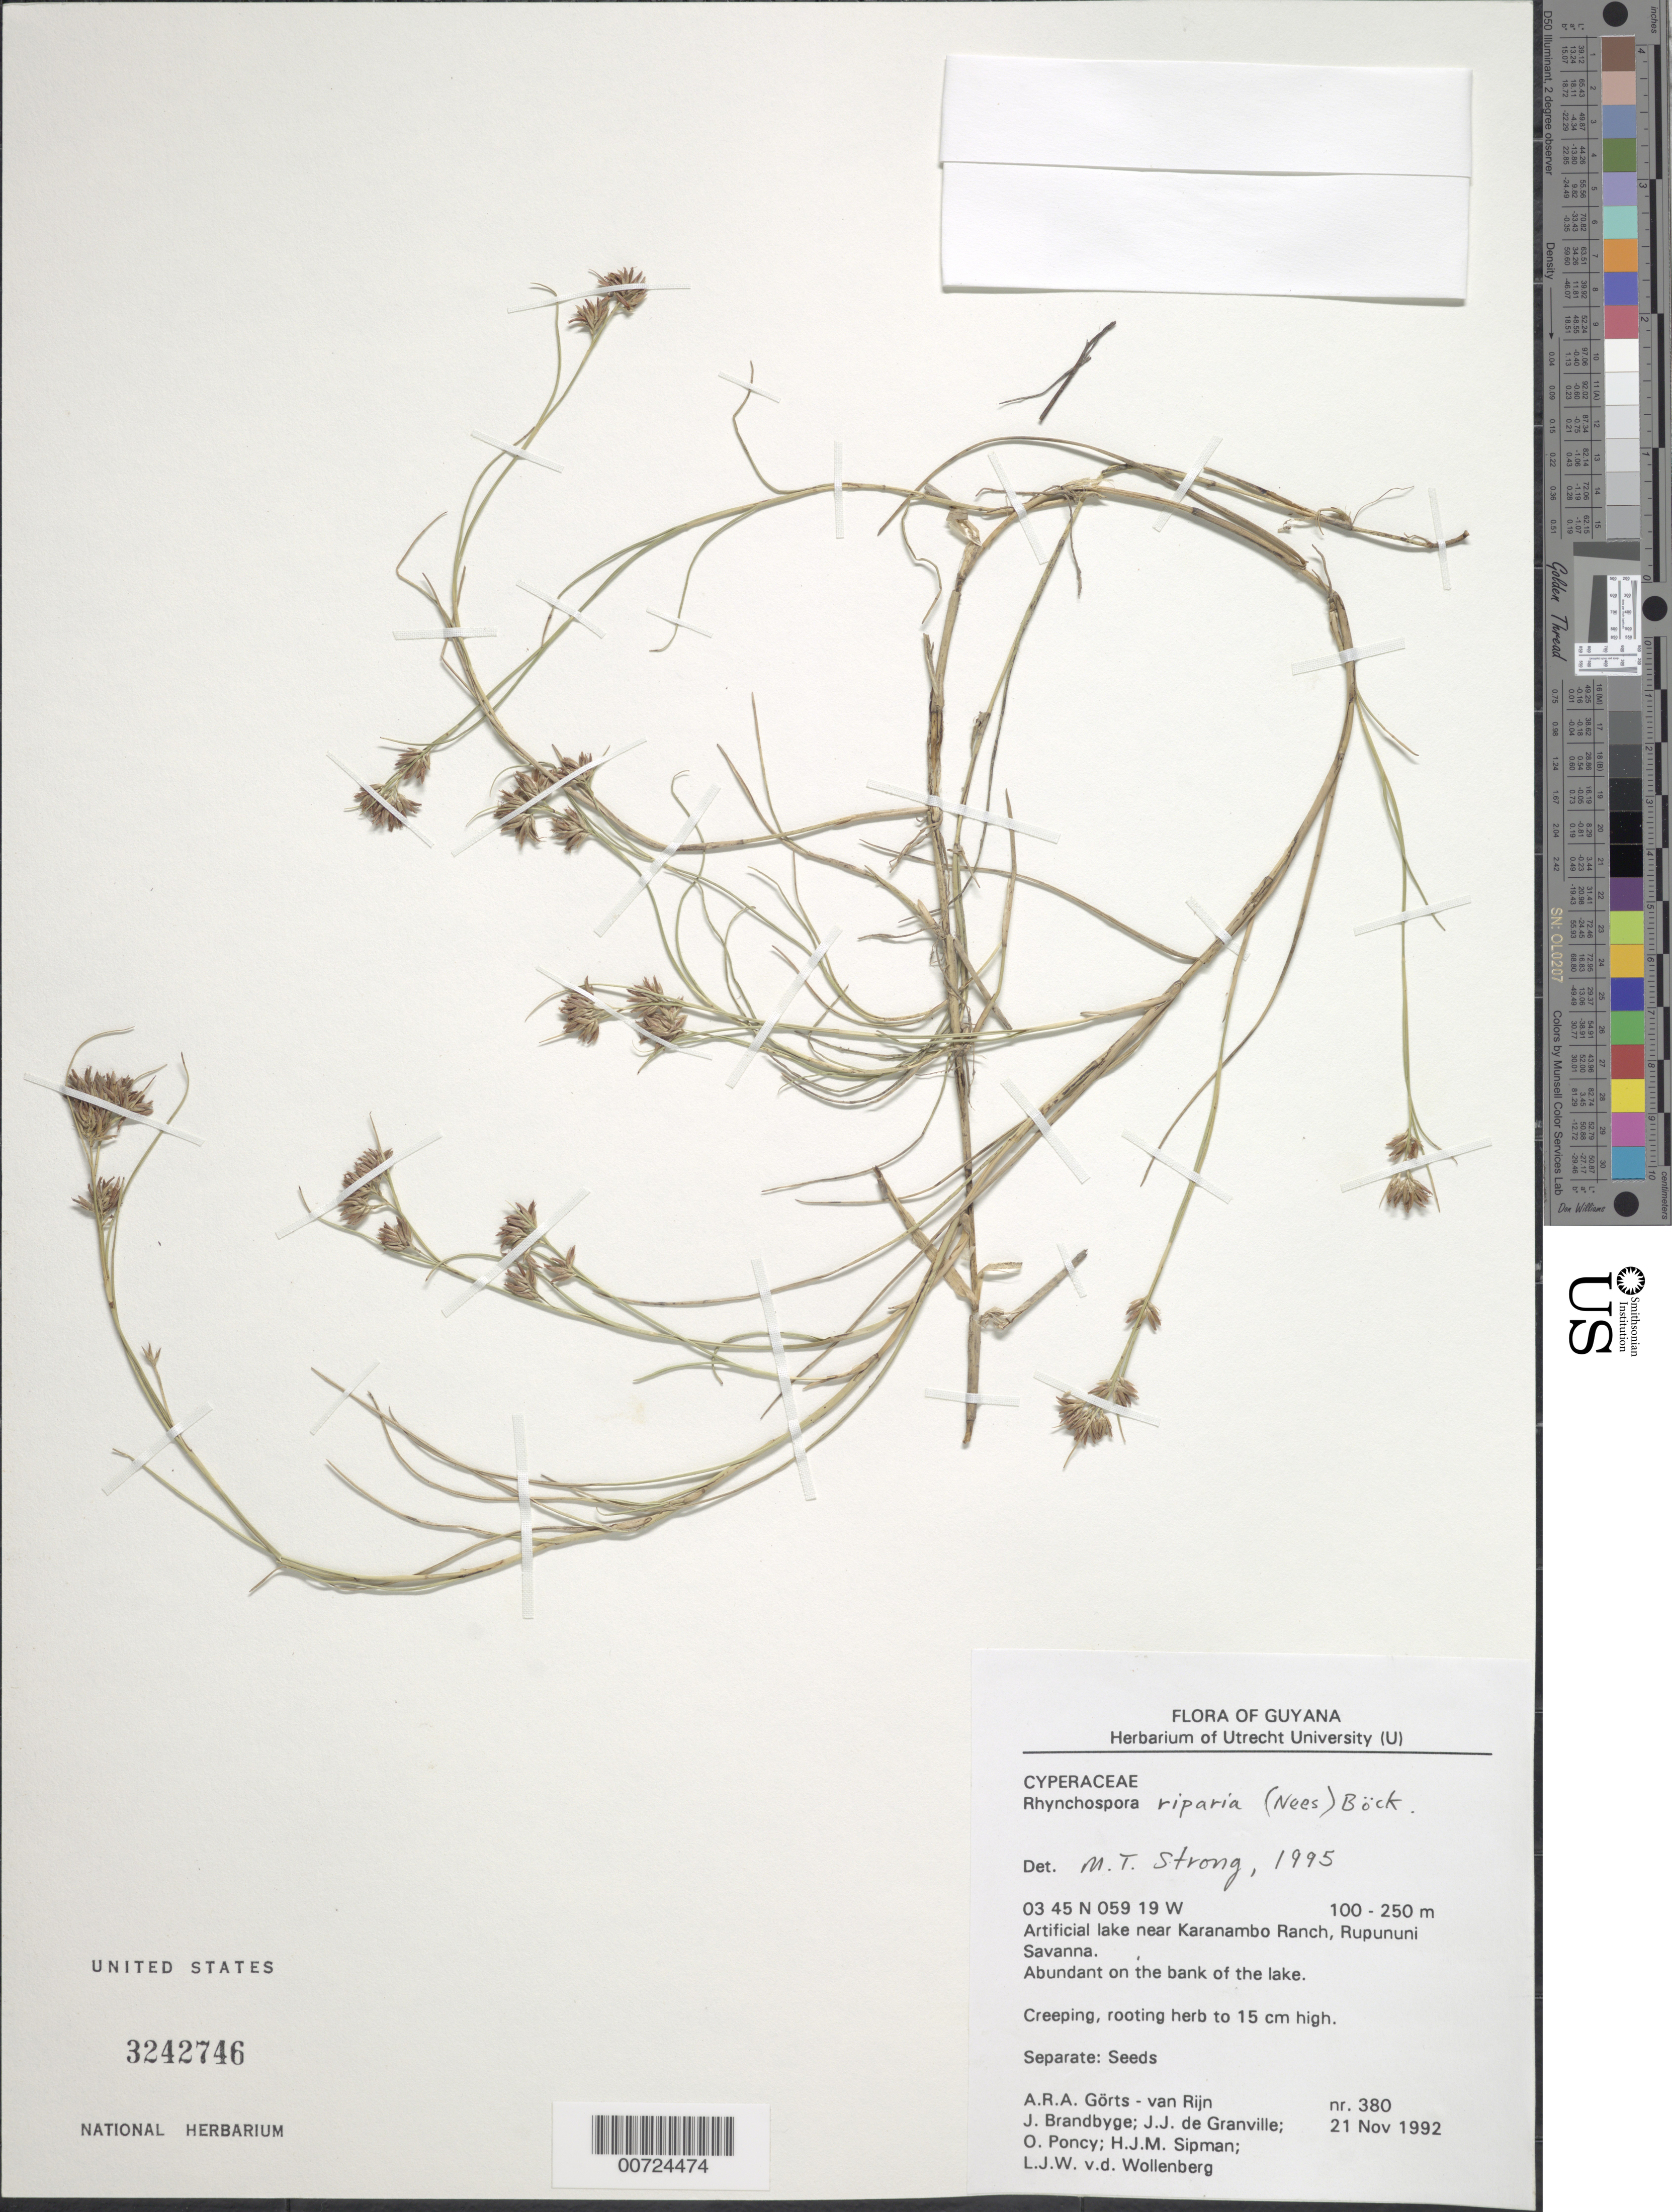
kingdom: Plantae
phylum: Tracheophyta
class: Liliopsida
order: Poales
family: Cyperaceae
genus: Rhynchospora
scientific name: Rhynchospora riparia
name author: (Nees) Boeckeler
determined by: Strong, M. T., (US), Smithsonian Institution - National Museum of Natural History (UNITED STATES)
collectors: A. .R. A. Görts-van Rijn, J. Brandbyge, J.-J. de Granville, O. Poncy, H. J. M. Sipman & L. van der Wollenberg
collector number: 380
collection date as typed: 21-Nov-92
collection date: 1992-11-21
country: Guyana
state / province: U. Takutu-U. Essequibo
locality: Karanambo Ranch, Rupununi Savanna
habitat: Savanna on the bank of artificial lake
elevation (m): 100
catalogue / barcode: US 3242746